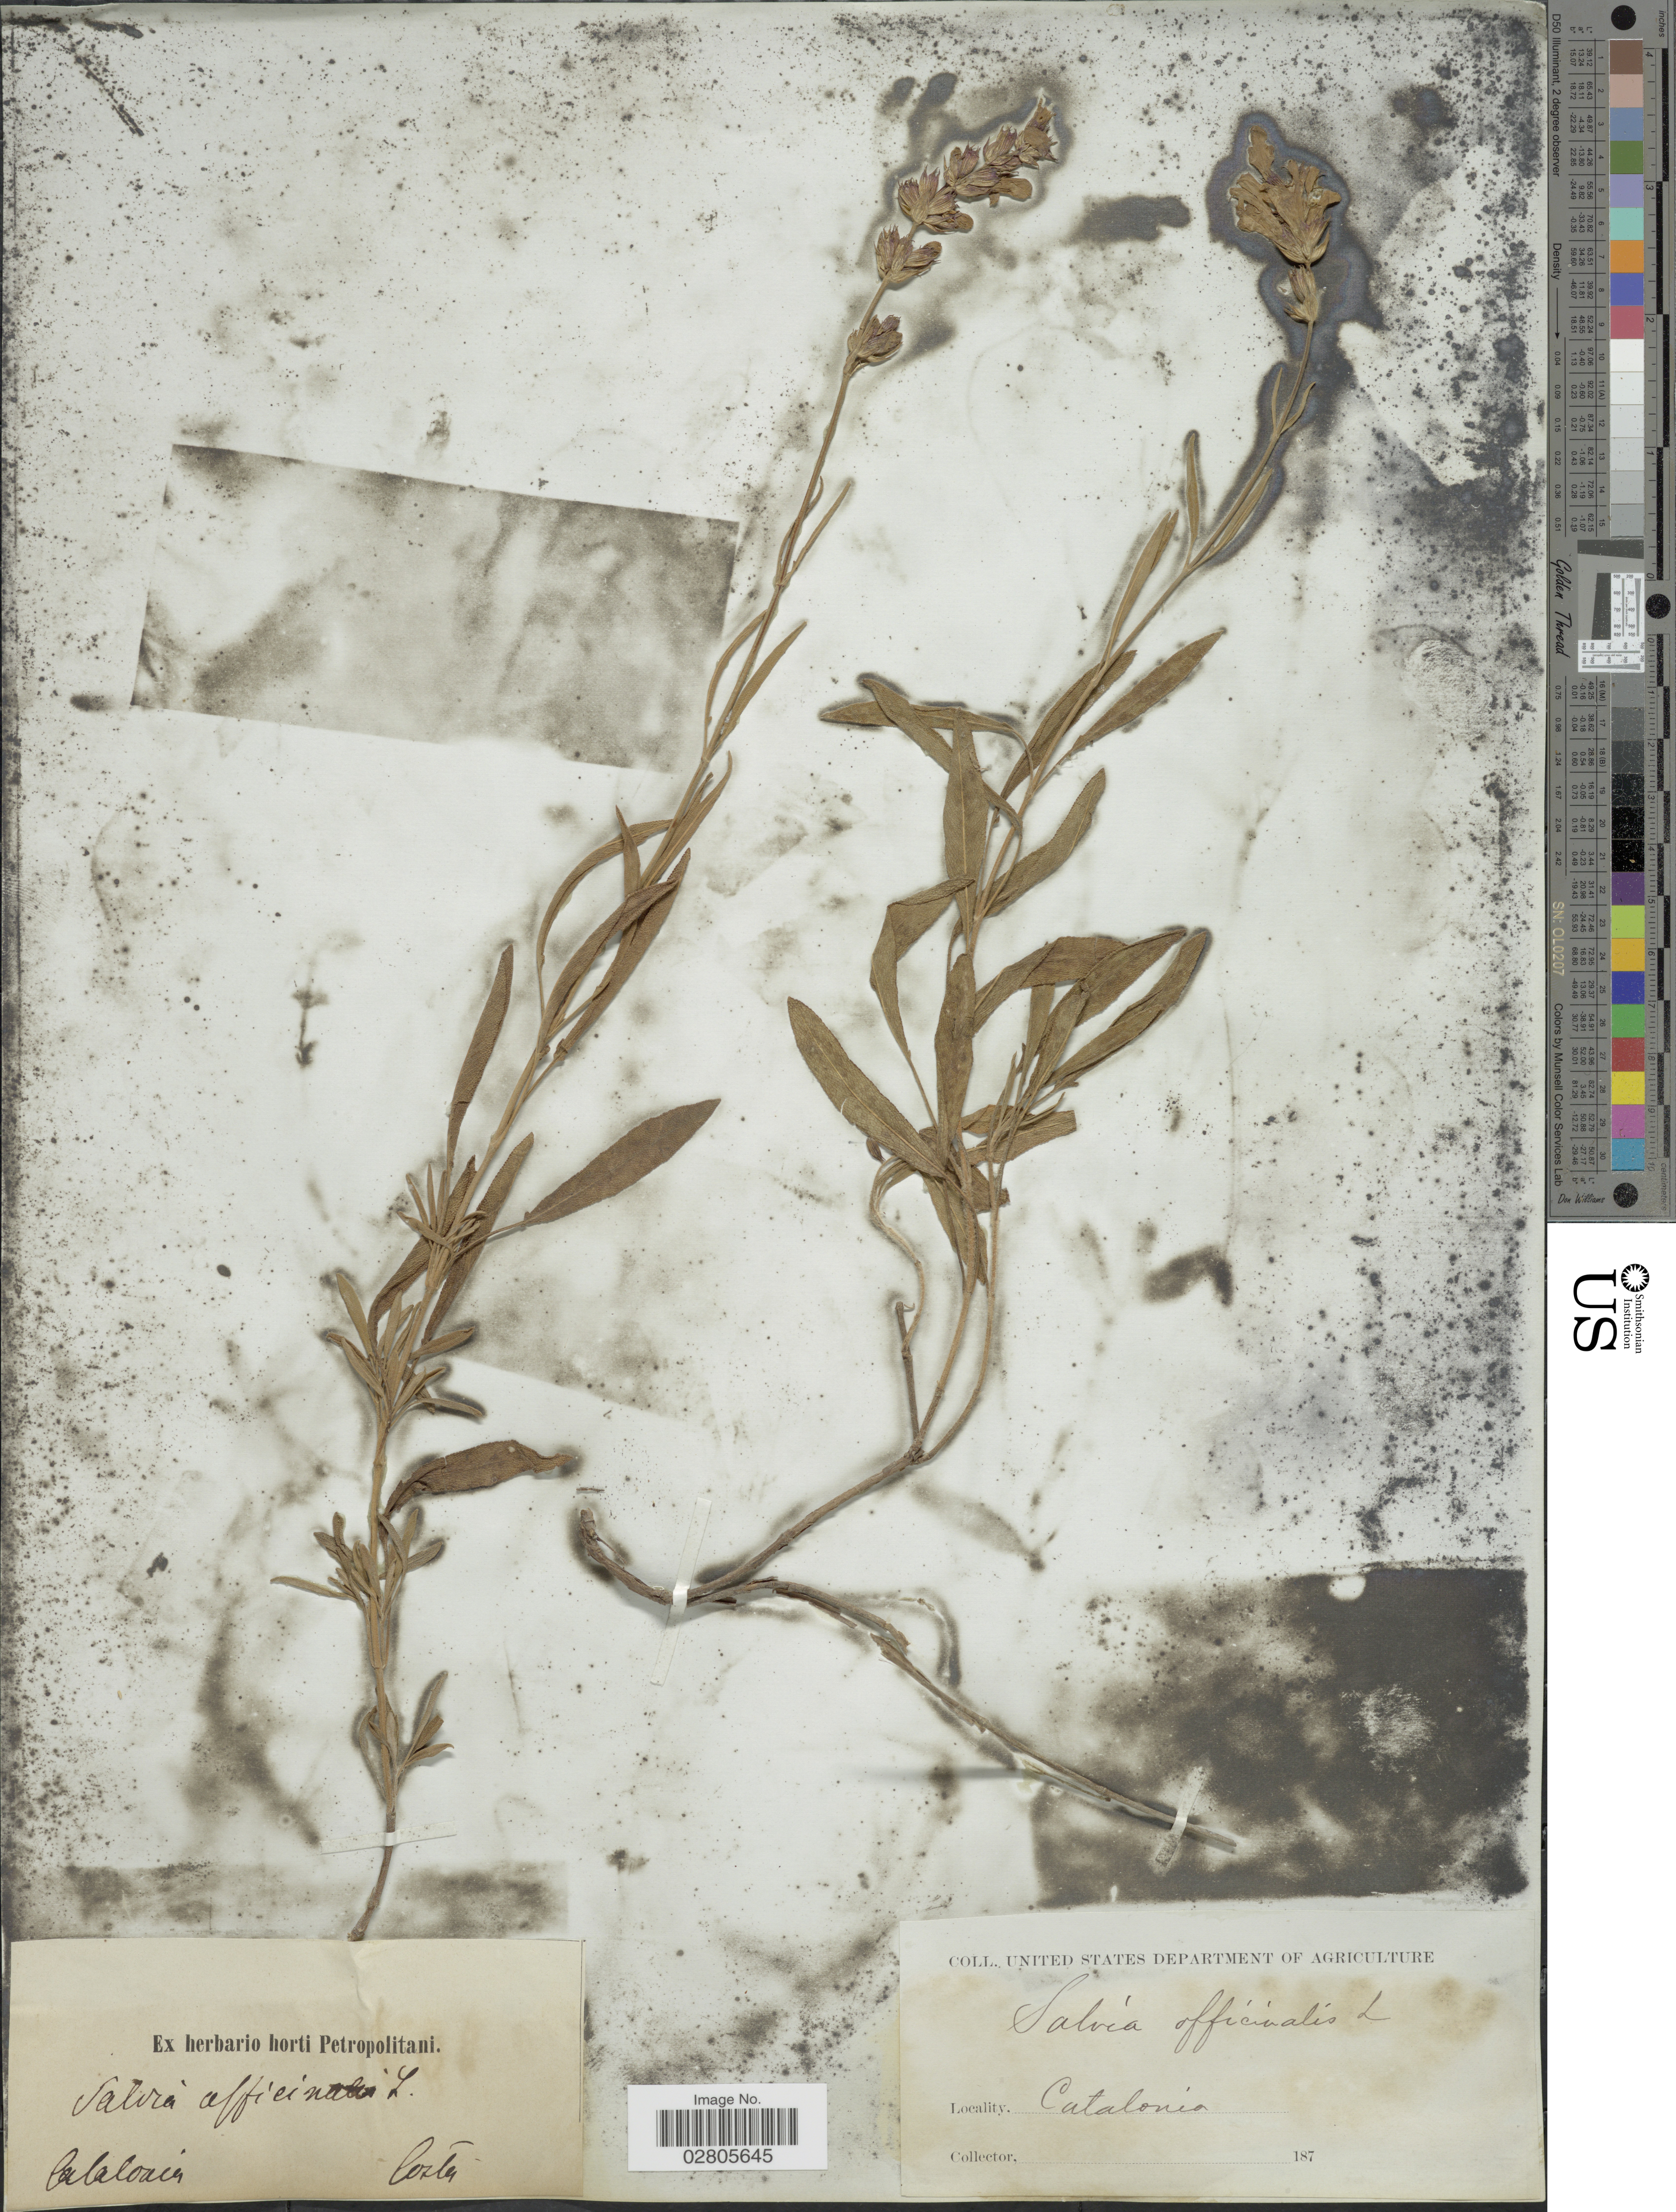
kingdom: Plantae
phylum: Tracheophyta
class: Magnoliopsida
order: Lamiales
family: Lamiaceae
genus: Salvia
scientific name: Salvia officinalis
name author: L.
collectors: -. Costa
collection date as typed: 187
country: Spain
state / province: Catalunya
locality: Catalonia.